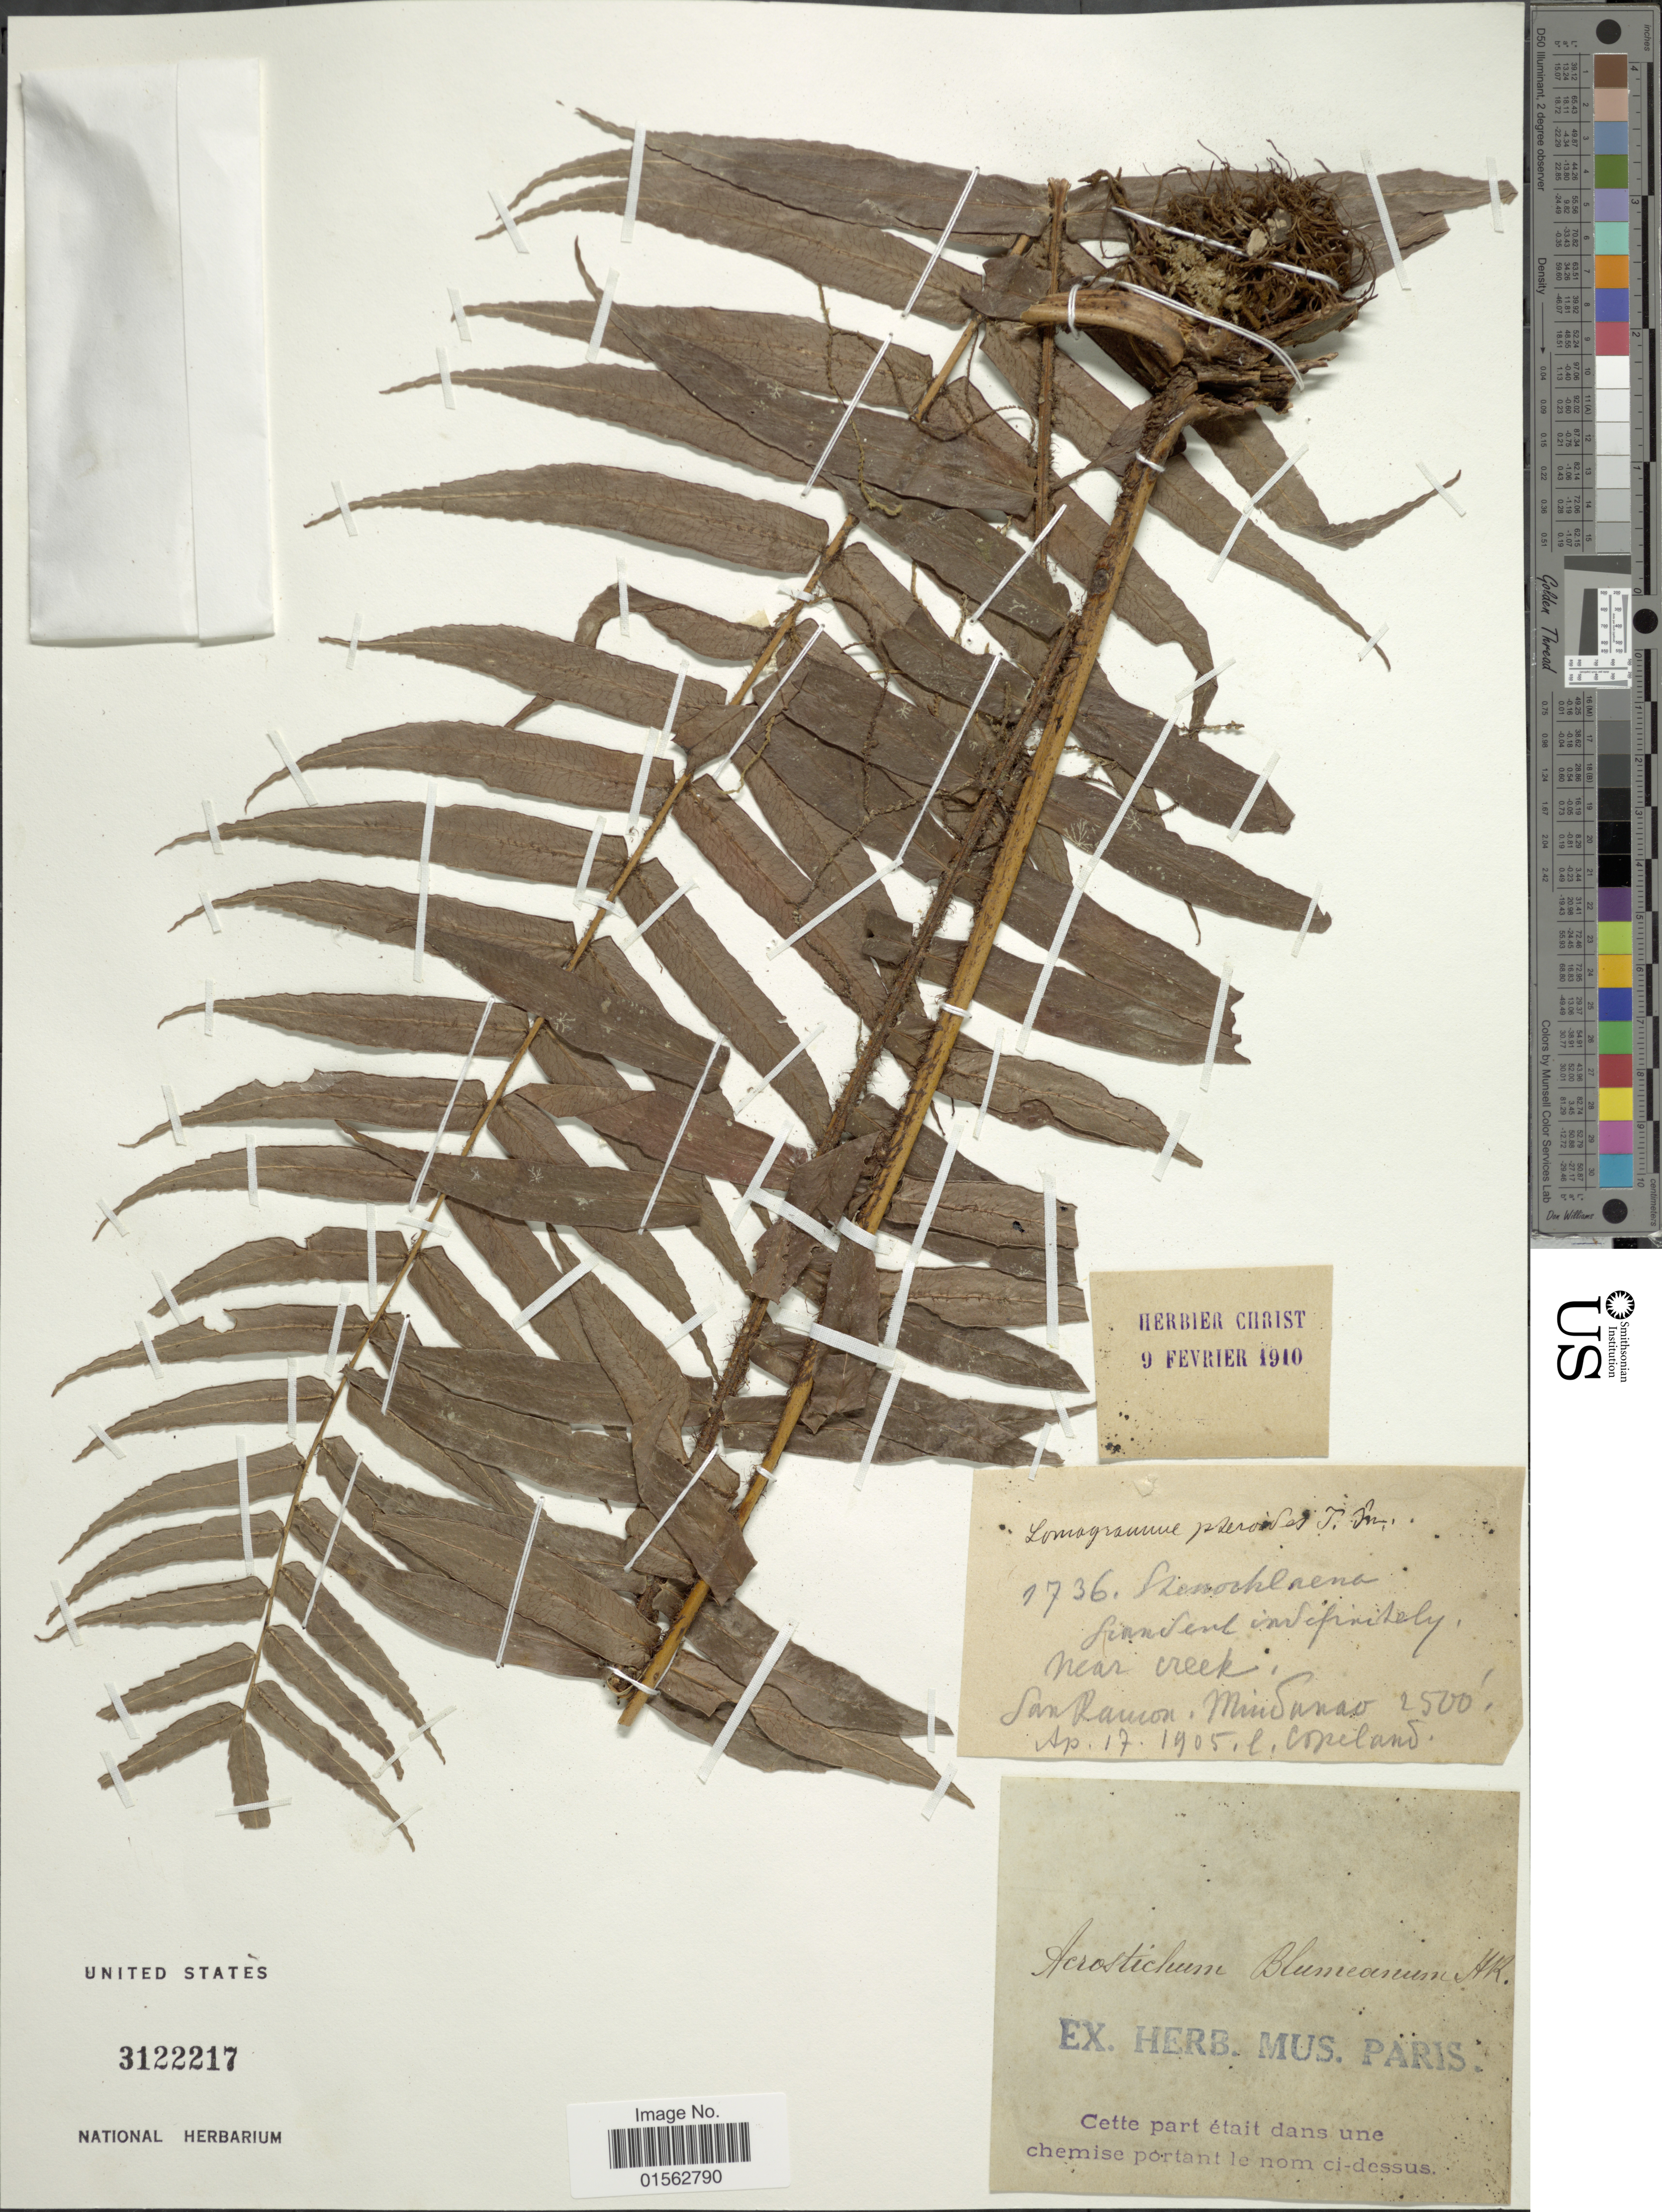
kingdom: Plantae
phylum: Tracheophyta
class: Polypodiopsida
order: Polypodiales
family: Dryopteridaceae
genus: Lomagramma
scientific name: Lomagramma pteroides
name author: J. Sm.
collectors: -- Copeland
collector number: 1736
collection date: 1905-04-17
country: Philippines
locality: Near Creek, San Ramon, Mindanao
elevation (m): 762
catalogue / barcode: US 3122217